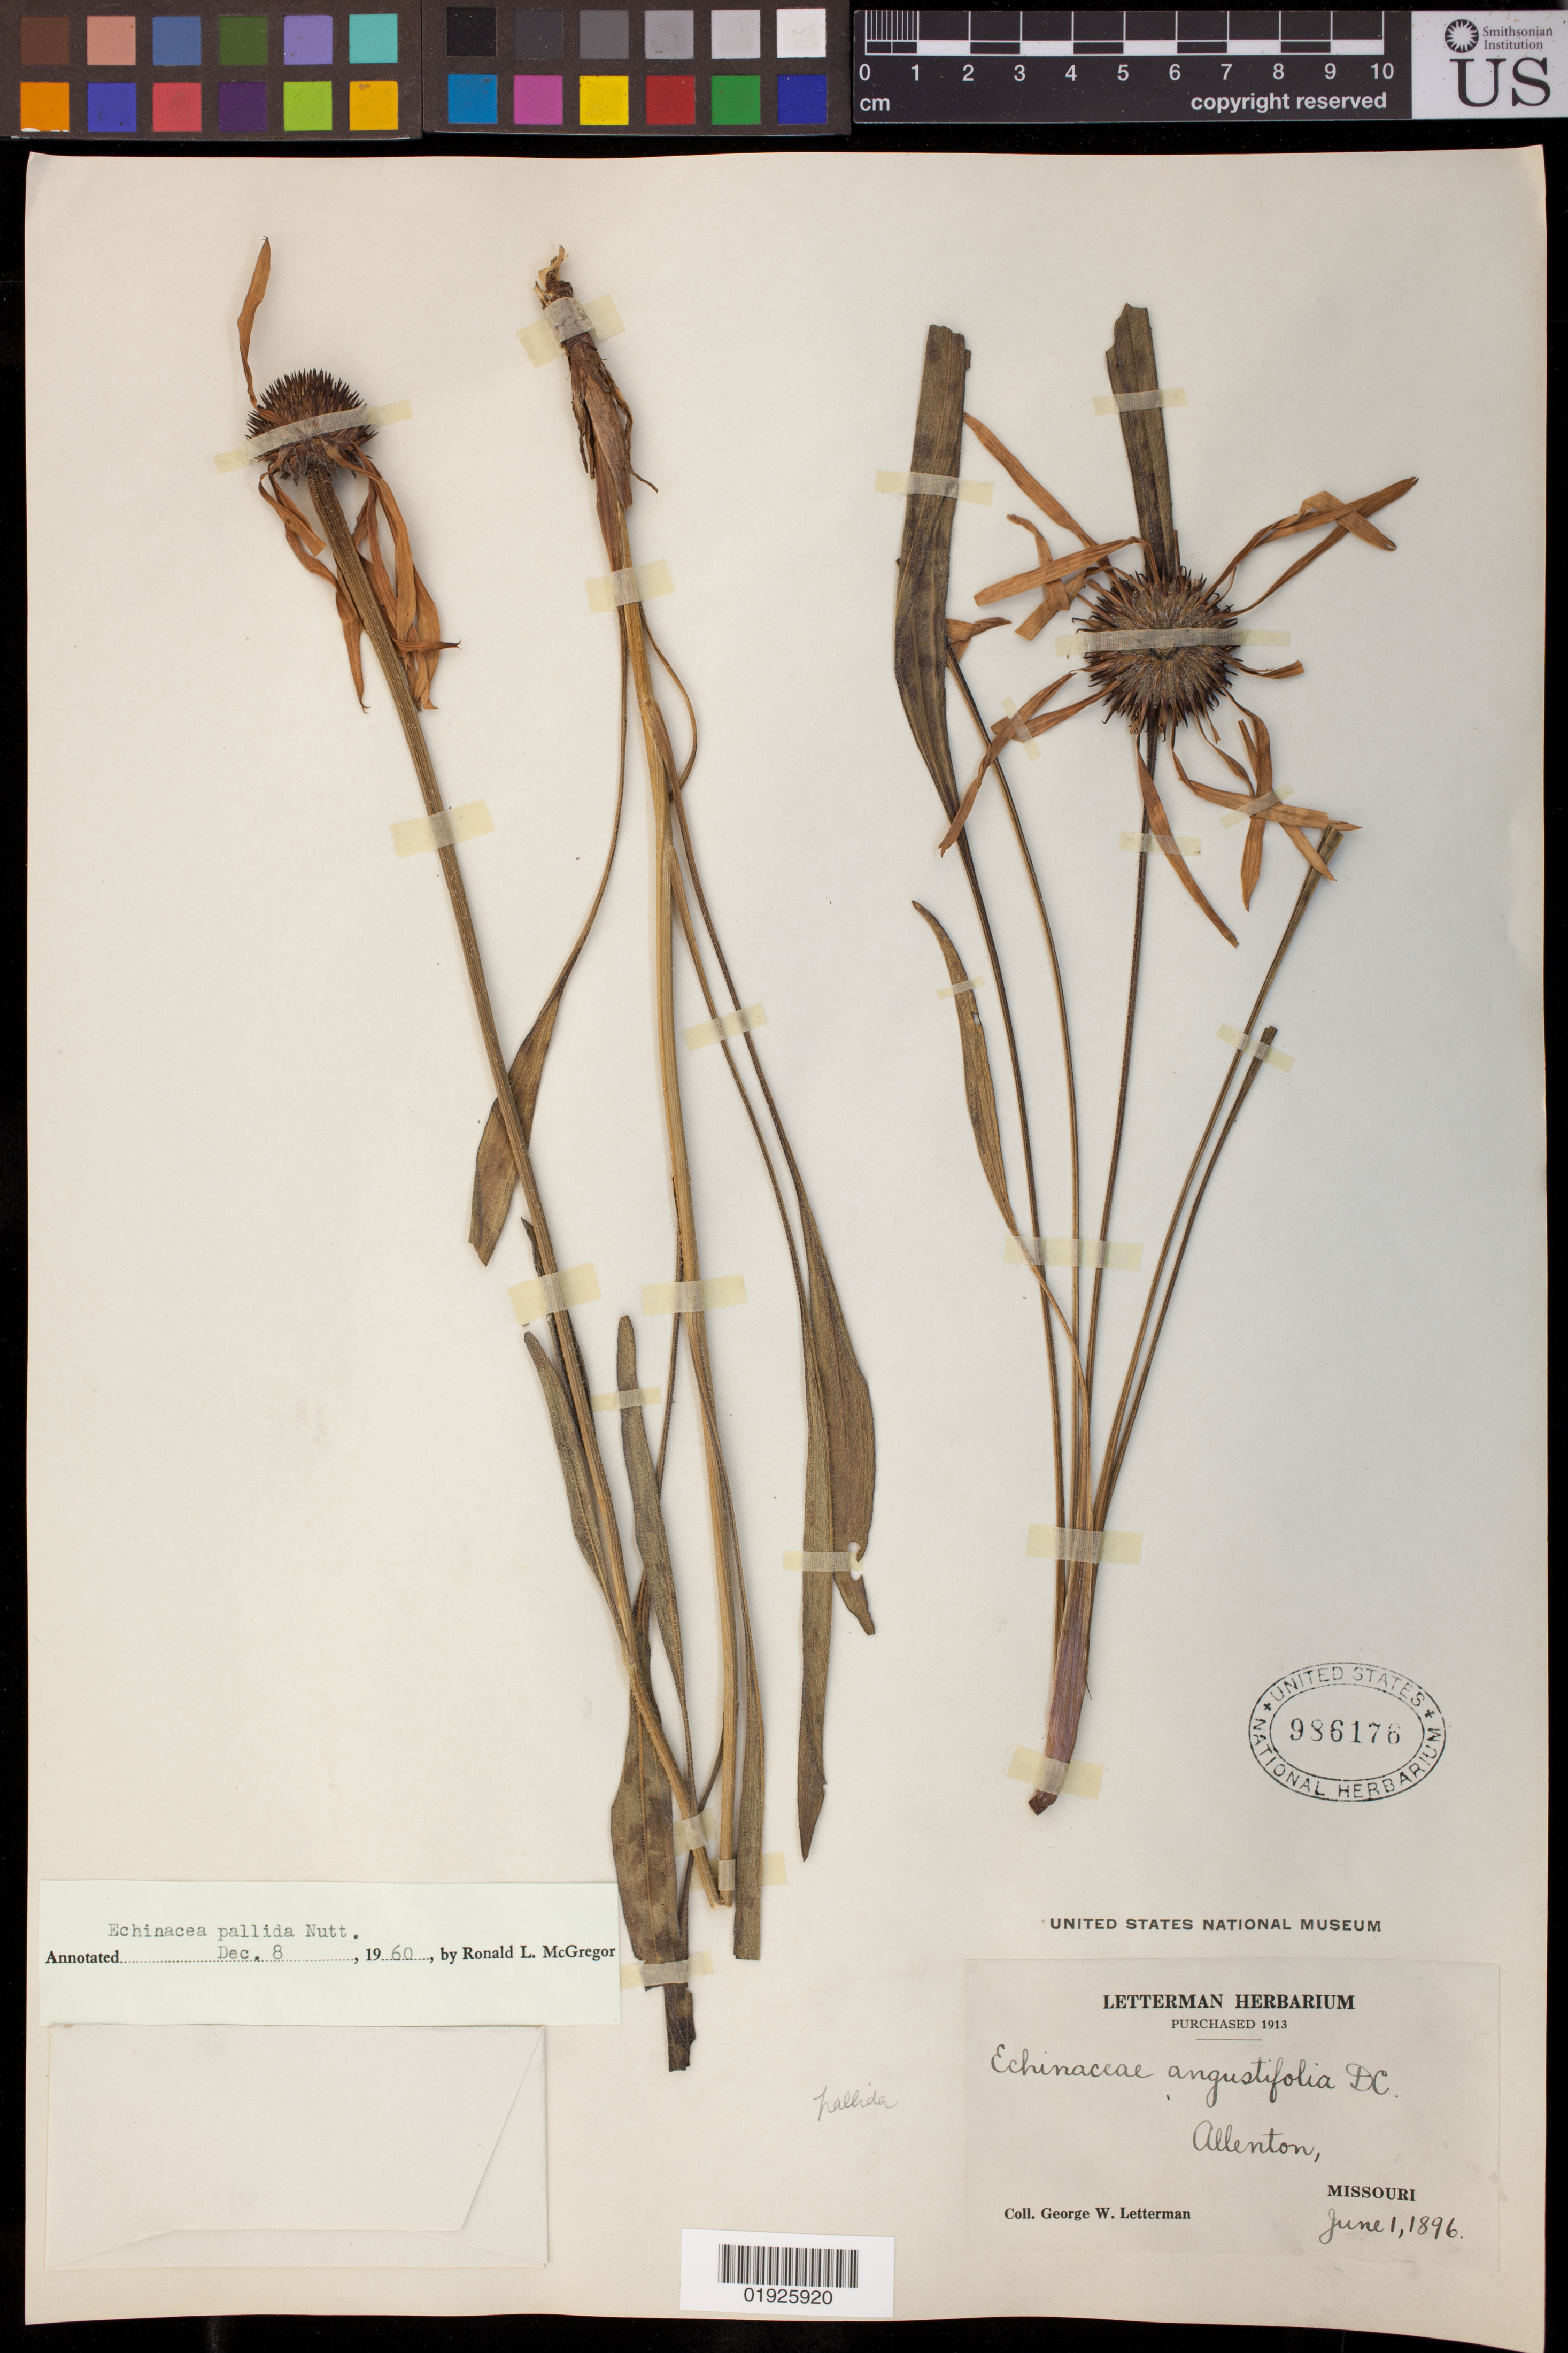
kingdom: Plantae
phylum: Tracheophyta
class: Magnoliopsida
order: Asterales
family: Asteraceae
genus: Echinacea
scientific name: Echinacea pallida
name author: (Nutt.) Nutt.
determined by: McGregor, R. L.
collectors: G. W. Letterman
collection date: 1896-06-01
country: United States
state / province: Missouri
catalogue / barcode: US 986176